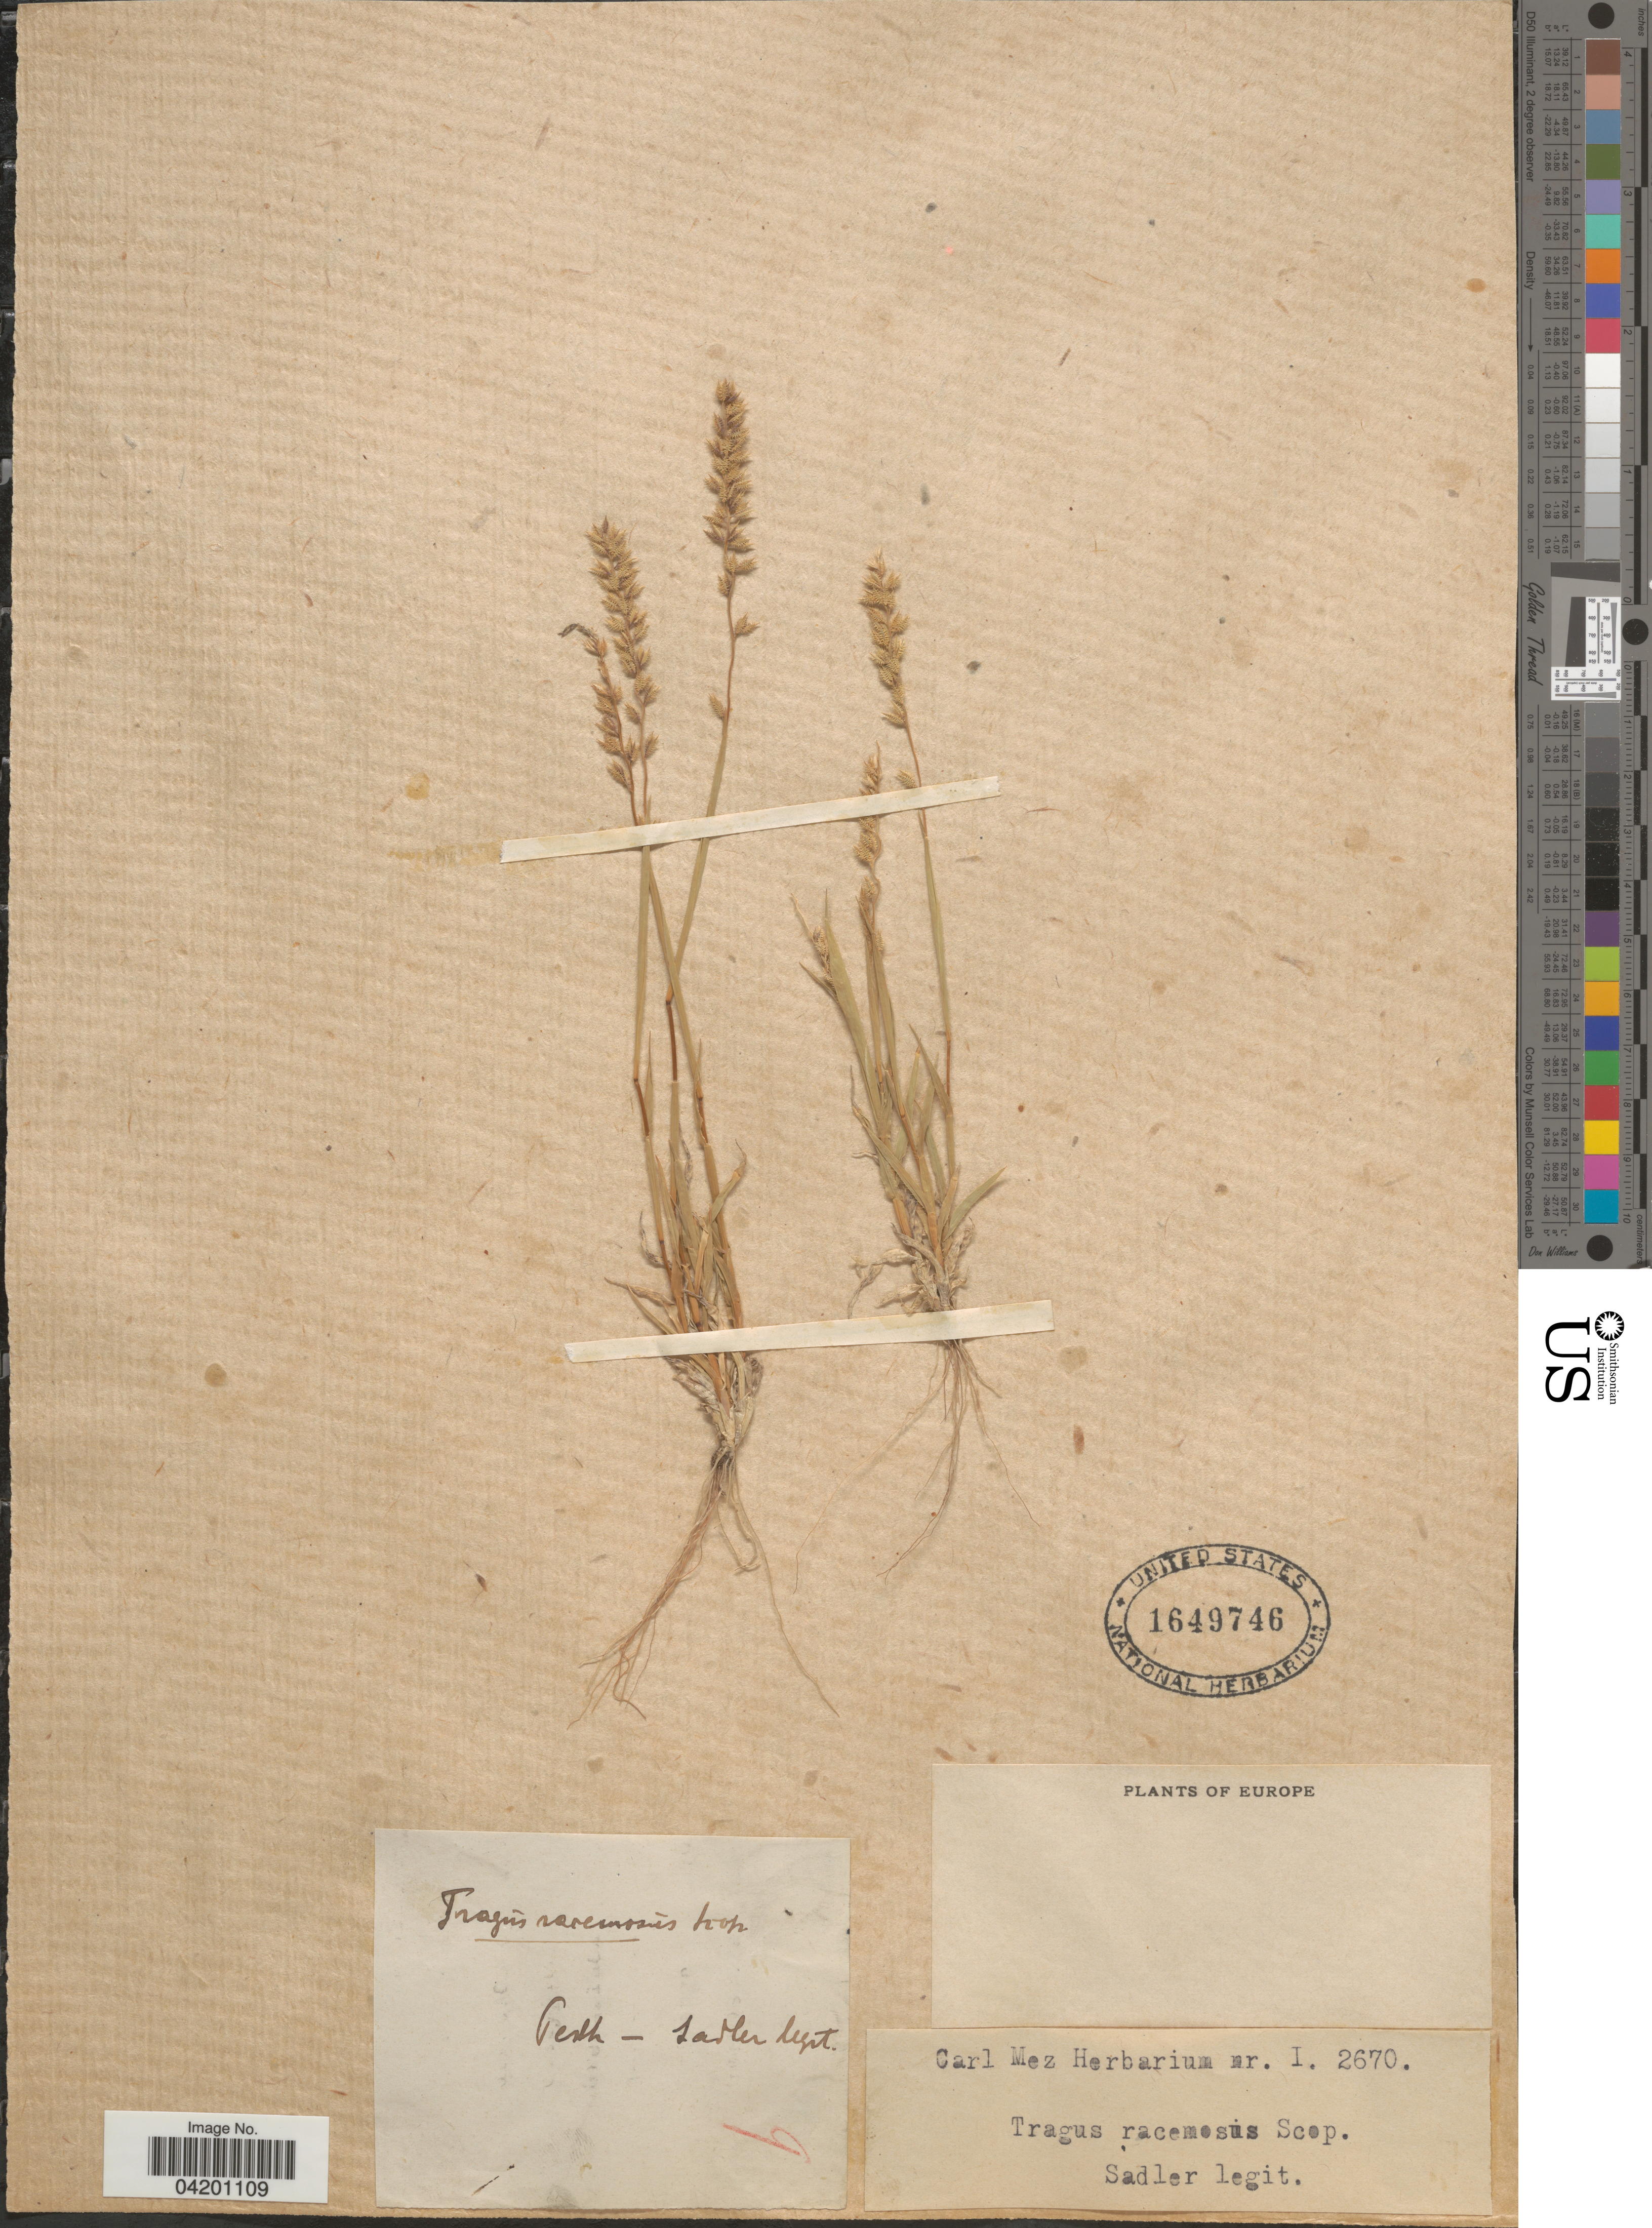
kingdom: Plantae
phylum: Tracheophyta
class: Liliopsida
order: Poales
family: Poaceae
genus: Tragus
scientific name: Tragus racemosus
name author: (L.) All.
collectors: -. Sadler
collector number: I2670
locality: Pesth. Europe.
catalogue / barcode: US 1649746